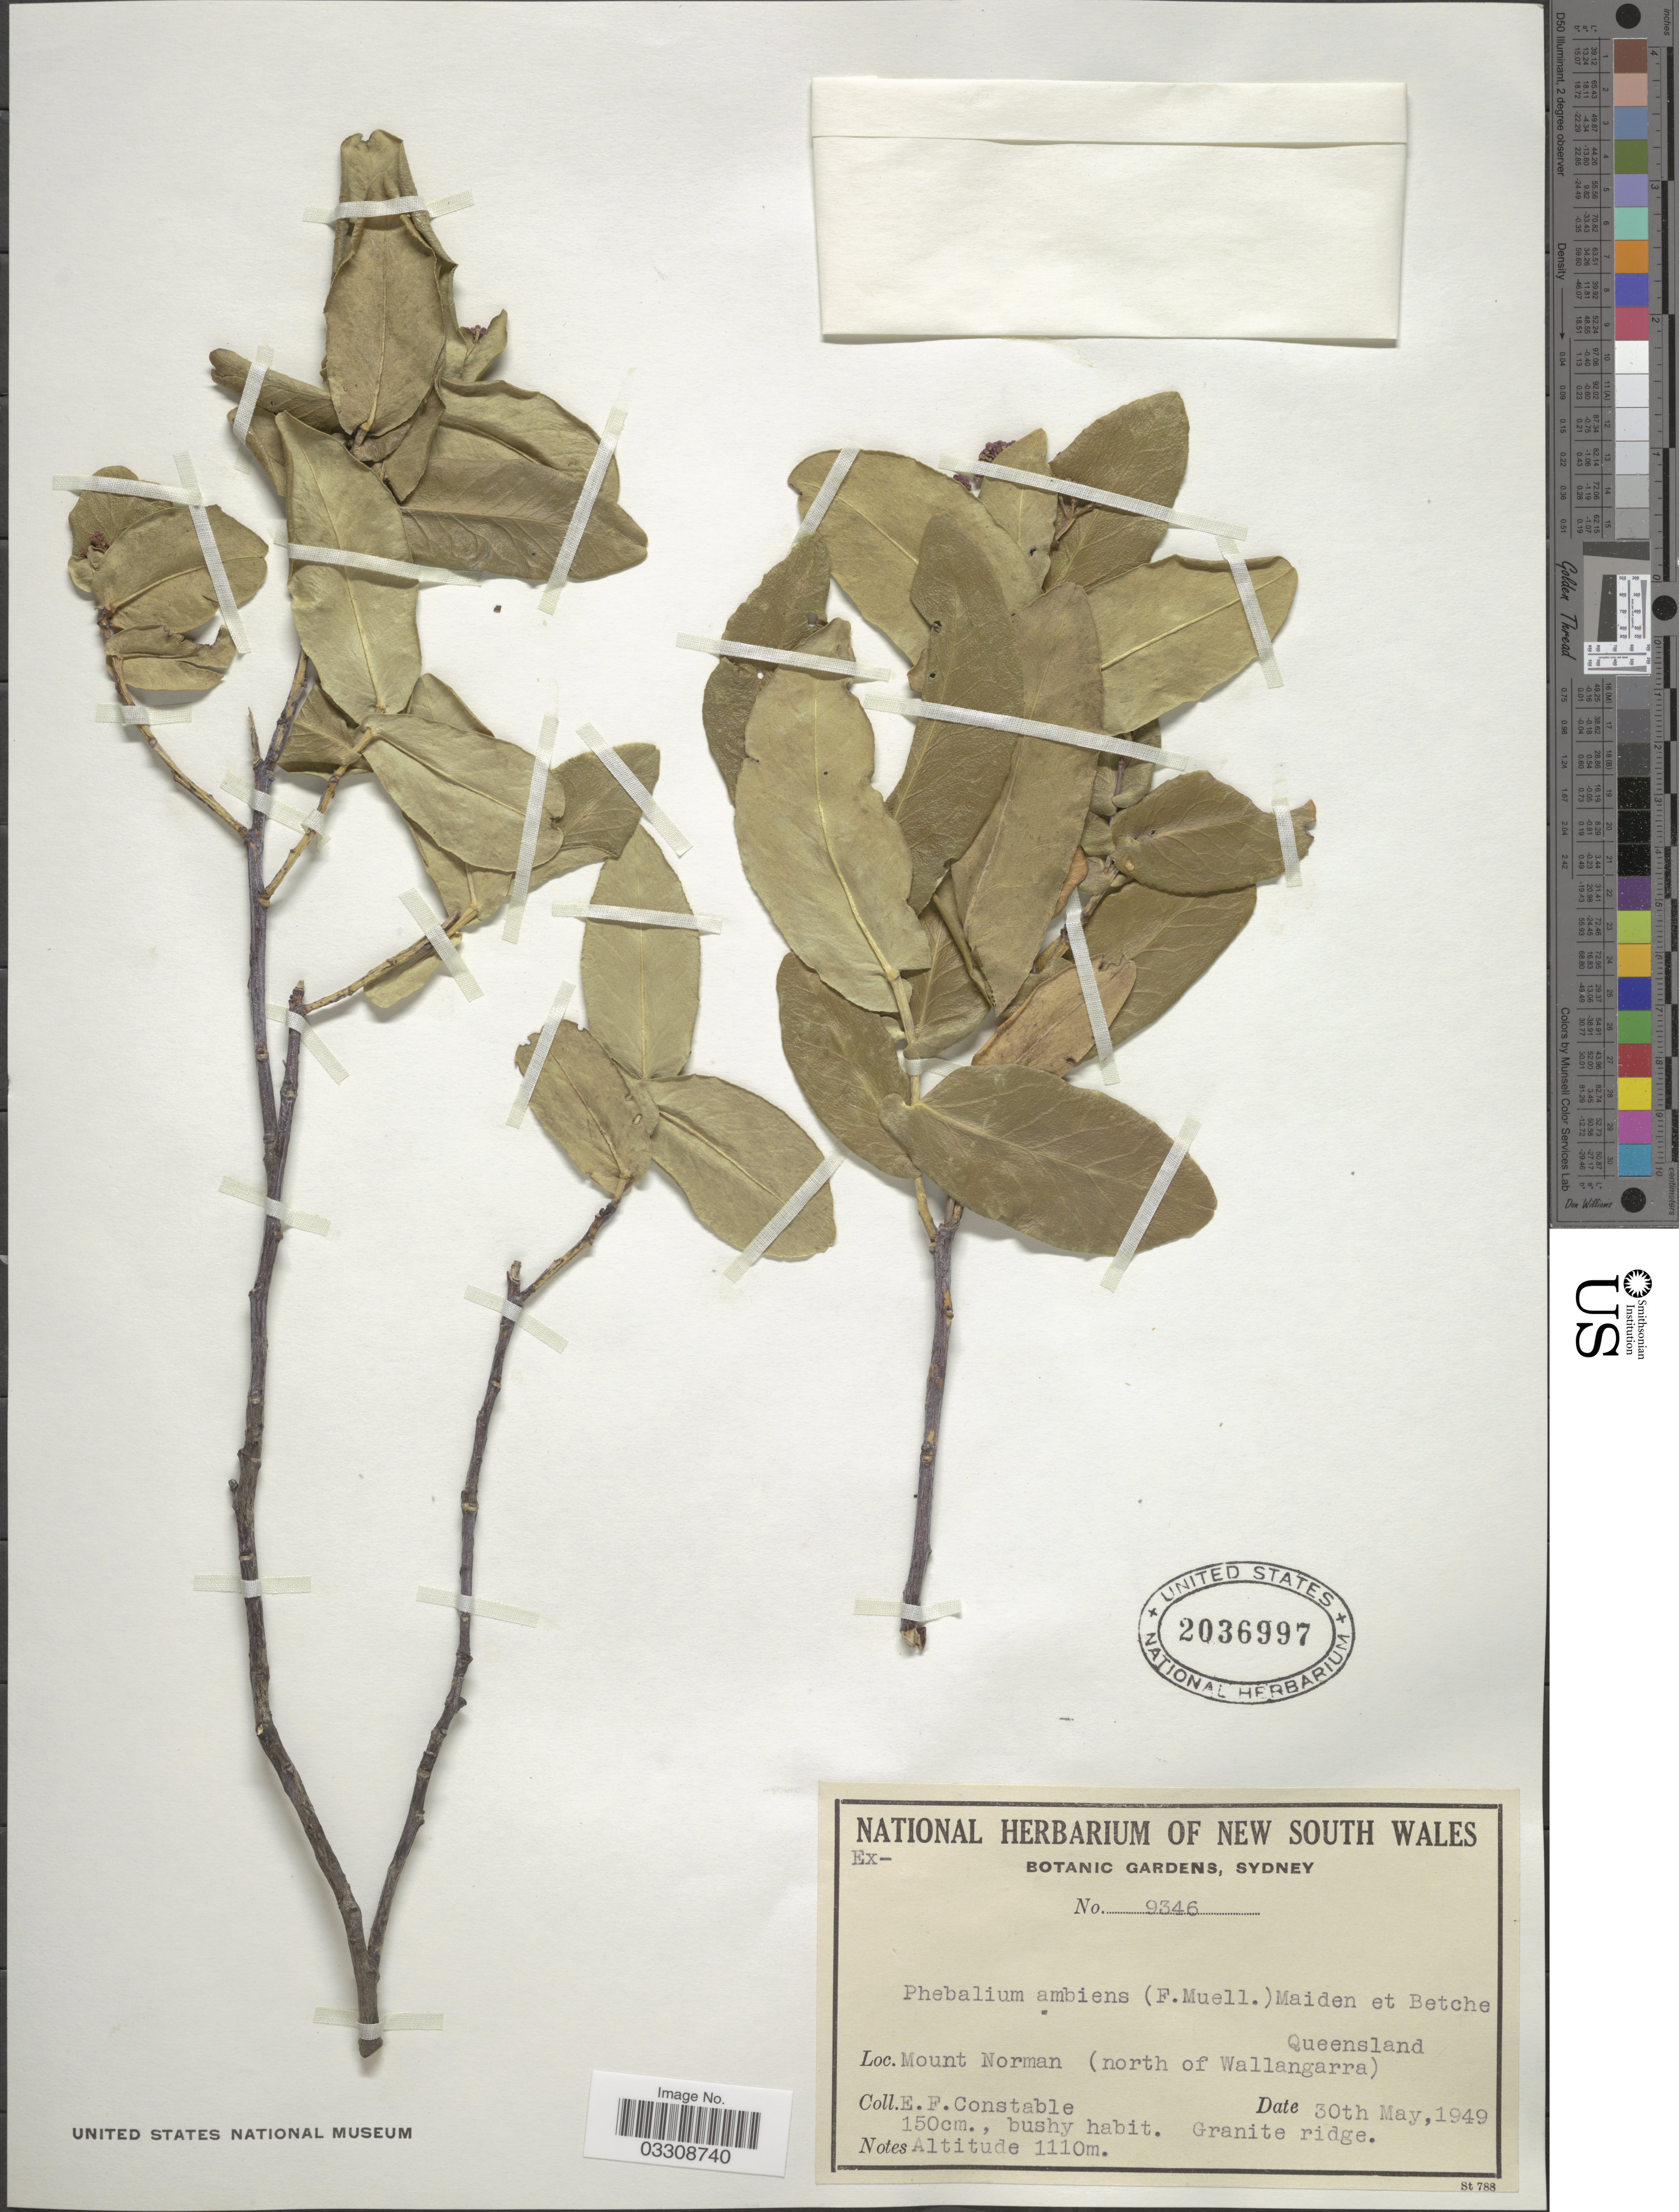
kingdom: Plantae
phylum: Tracheophyta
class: Magnoliopsida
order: Sapindales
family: Rutaceae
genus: Leionema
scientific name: Leionema ambiens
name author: (F. Muell.) Paul G. Wilson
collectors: E. F. Constable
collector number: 9346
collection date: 1949-05-30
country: Australia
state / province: Queensland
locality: Mount Norman (north of Wallangarra).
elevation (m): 1110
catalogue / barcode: US 2036997